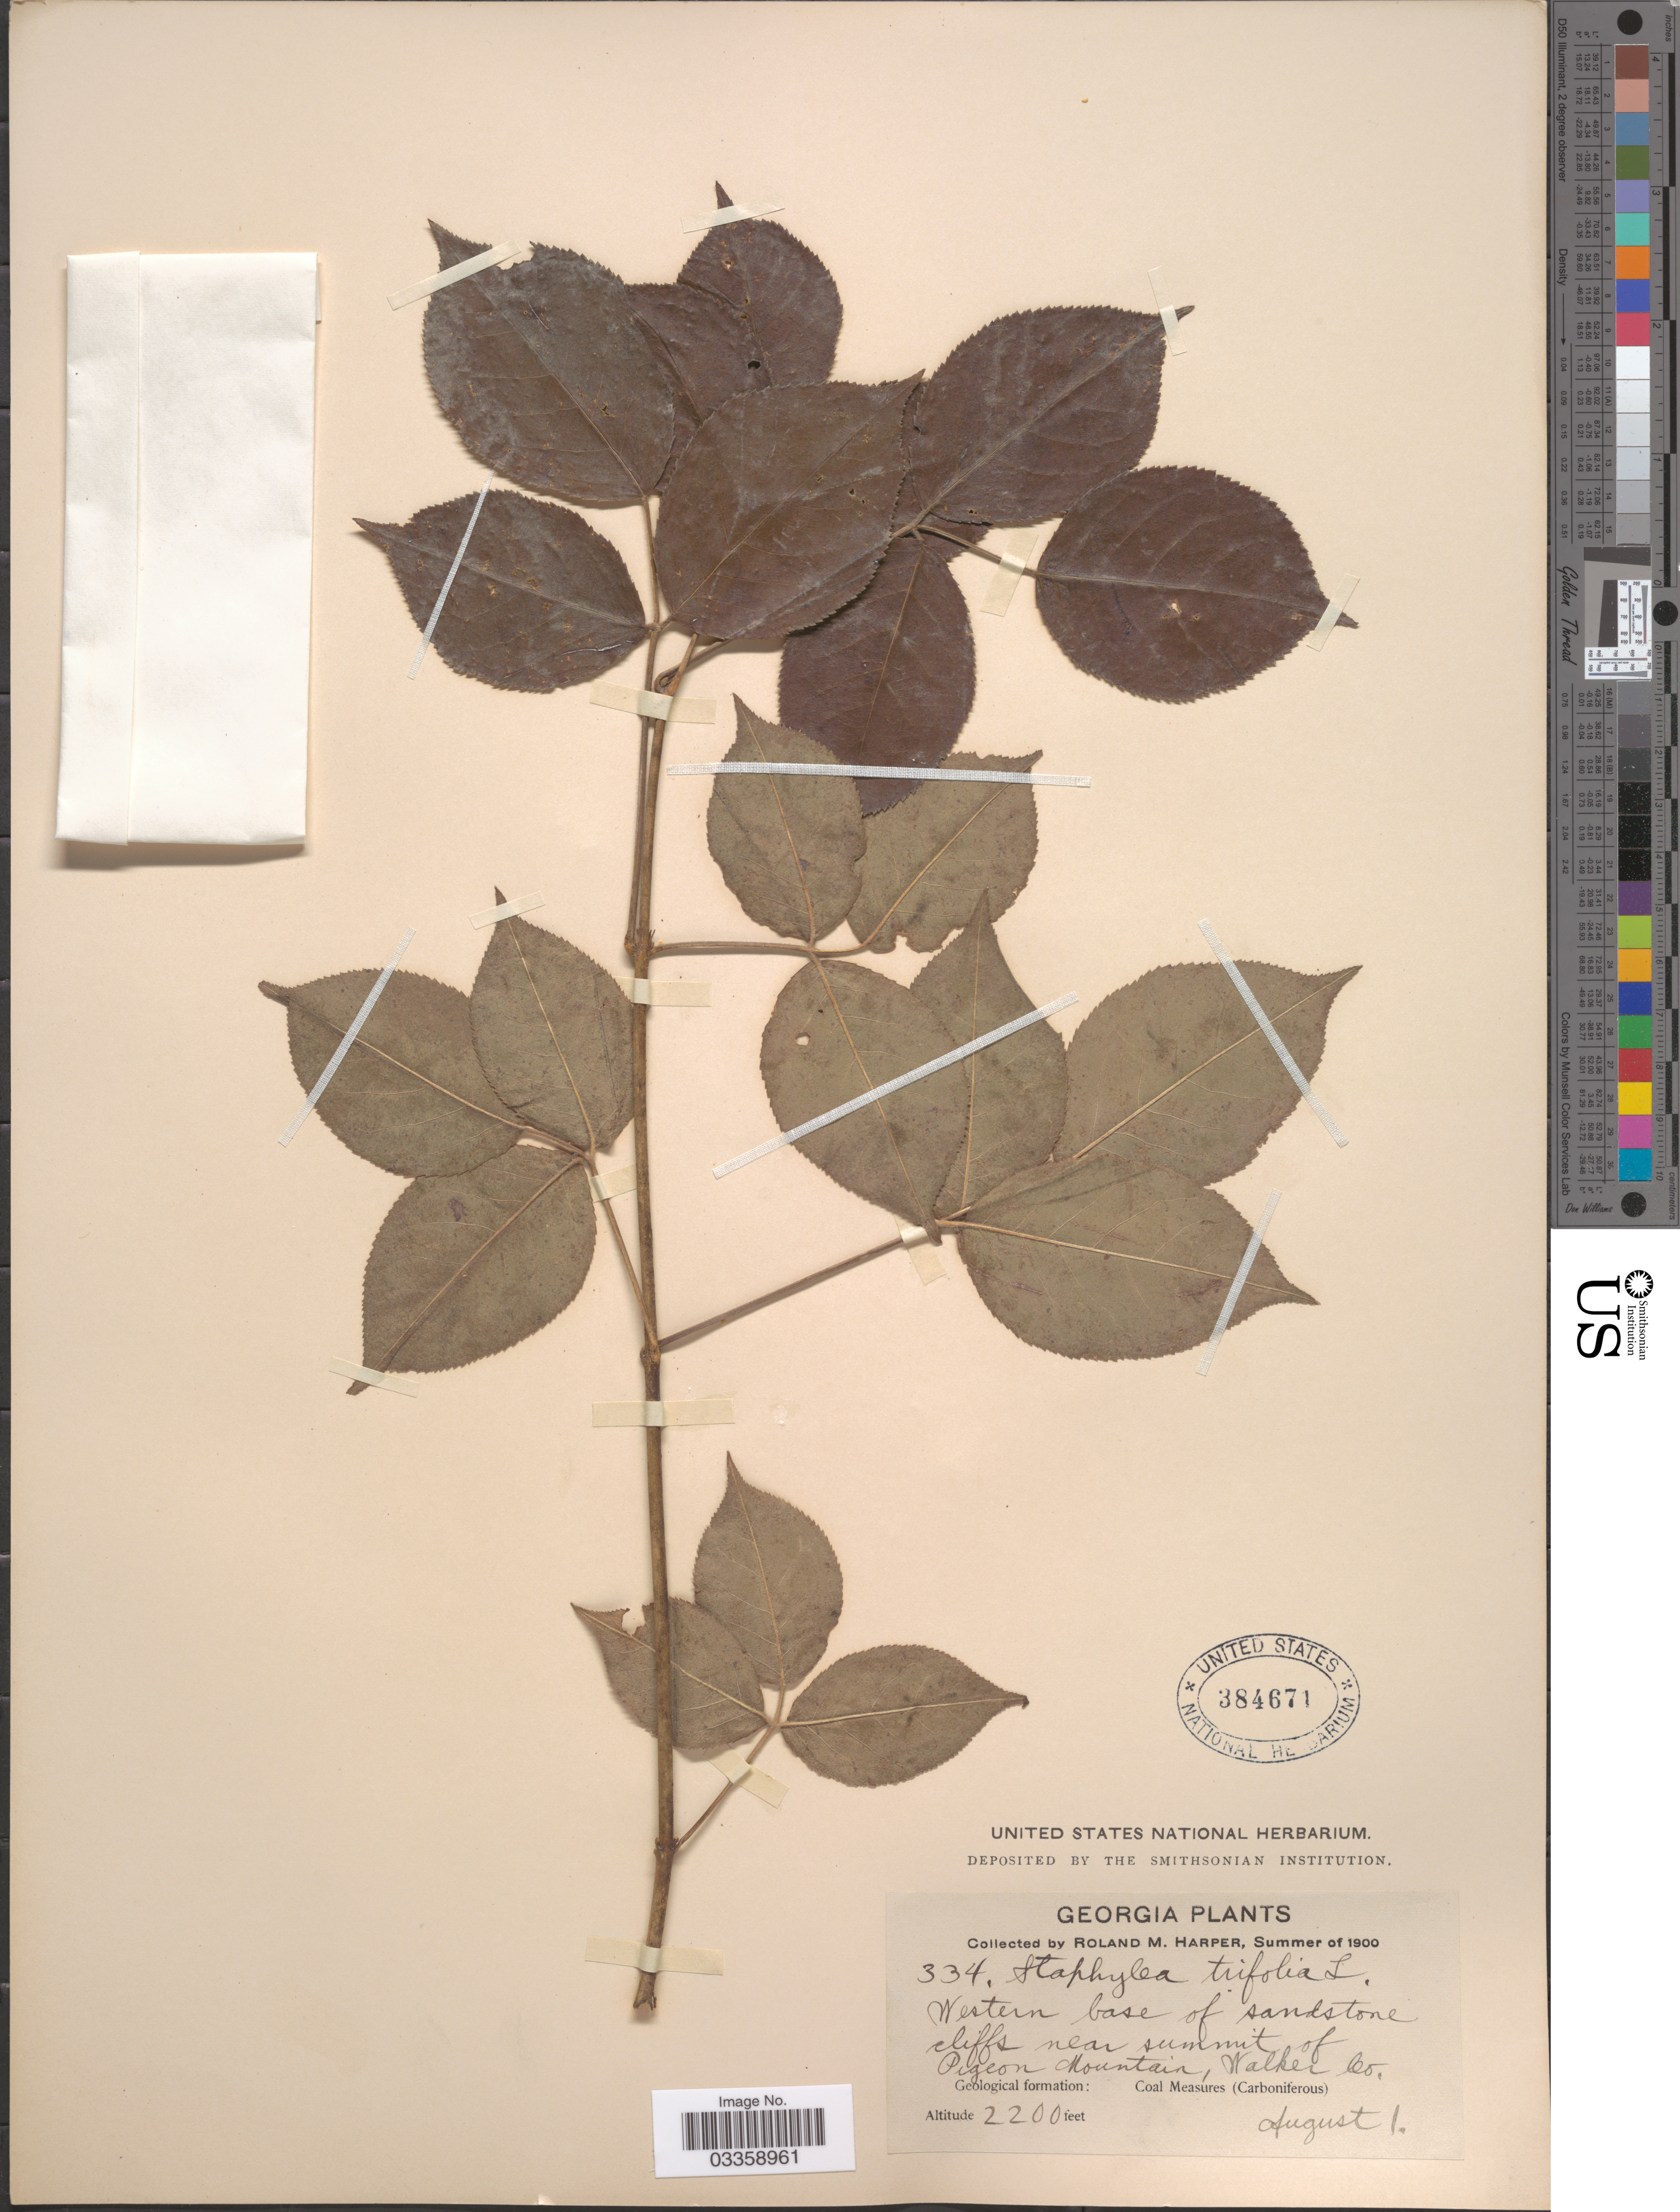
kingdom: Plantae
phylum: Tracheophyta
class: Magnoliopsida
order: Crossosomatales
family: Staphyleaceae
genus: Staphylea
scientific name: Staphylea trifolia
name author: L.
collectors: R. M. Harper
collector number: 334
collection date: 1900-08-01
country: United States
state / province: Georgia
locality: Western base of sandstone cliffs near summit. Pigeon Mountain, Walker Co. Geological formation: Coal Measures (Carboniferous).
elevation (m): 671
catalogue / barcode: US 384671